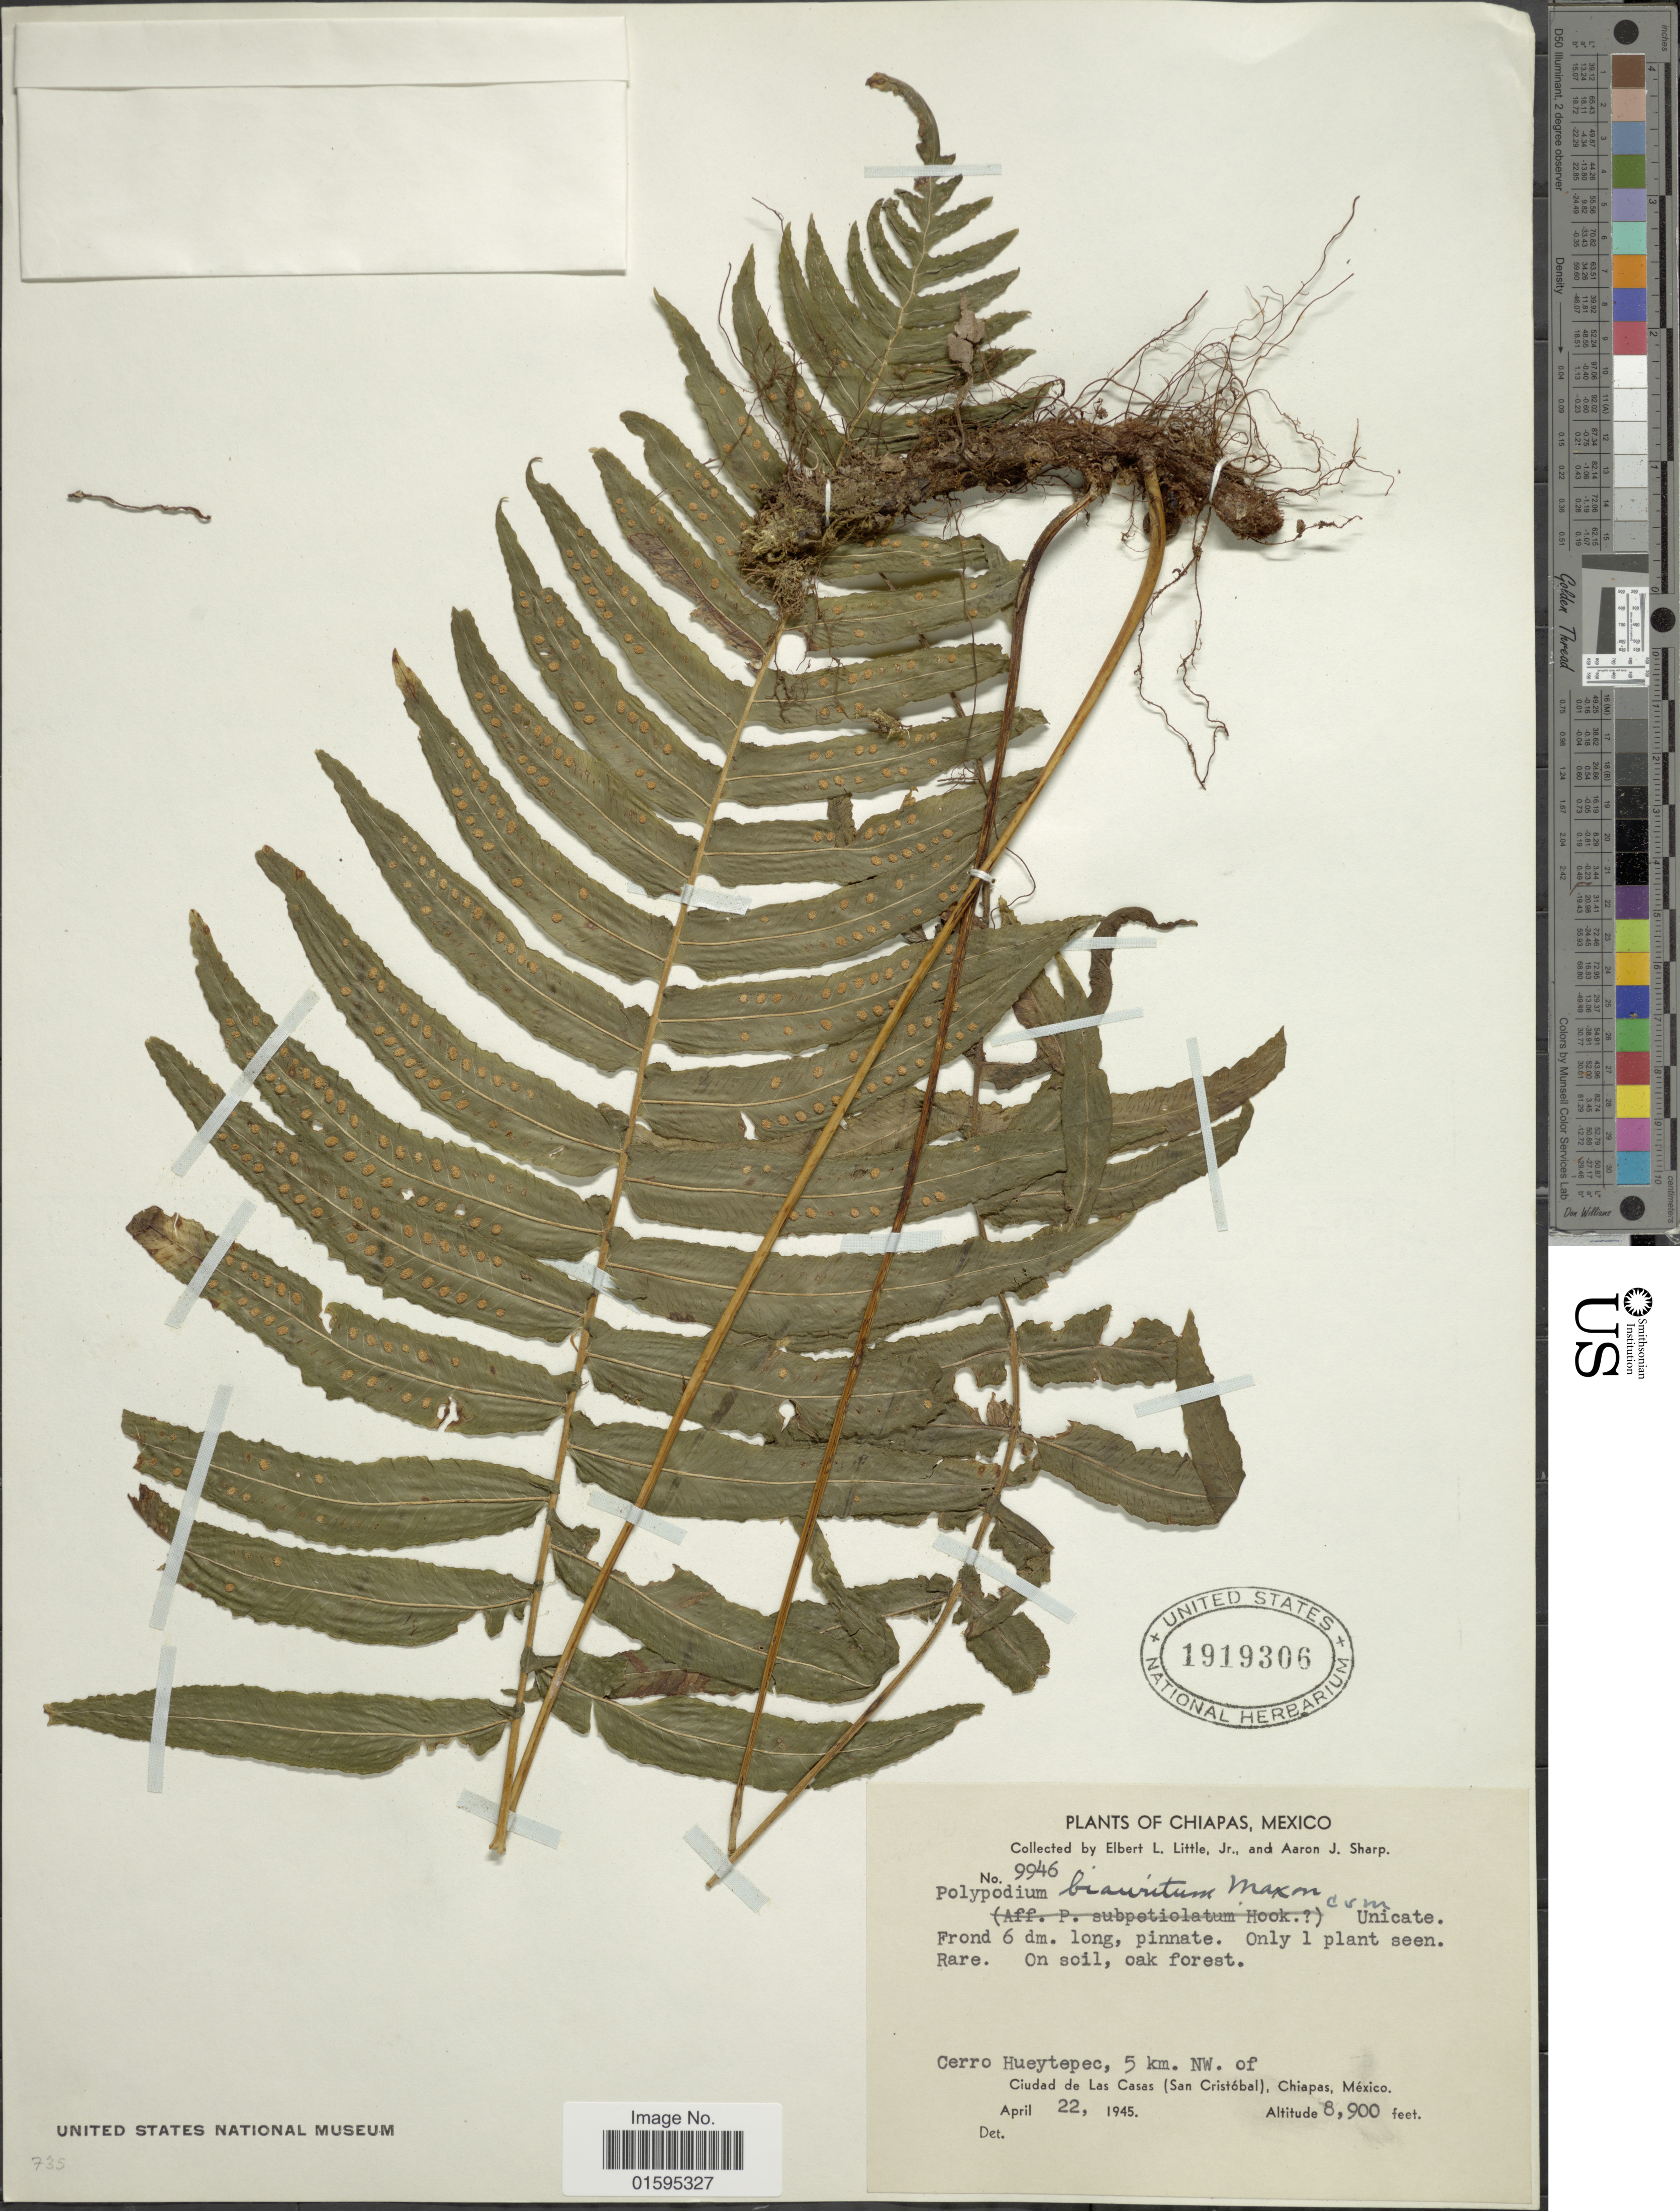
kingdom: Plantae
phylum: Tracheophyta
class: Polypodiopsida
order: Polypodiales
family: Polypodiaceae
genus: Polypodium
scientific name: Polypodium longepinnulatum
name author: E. Fourn.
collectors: E. L. Little & Mrs A. J. Sharp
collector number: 9946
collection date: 1945-04-22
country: Mexico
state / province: Chiapas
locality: Cerro Hueytepec, 5 km. NW. of Ciudad de Las Casas (San Cristóbal)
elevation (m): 2713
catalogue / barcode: US 1919306